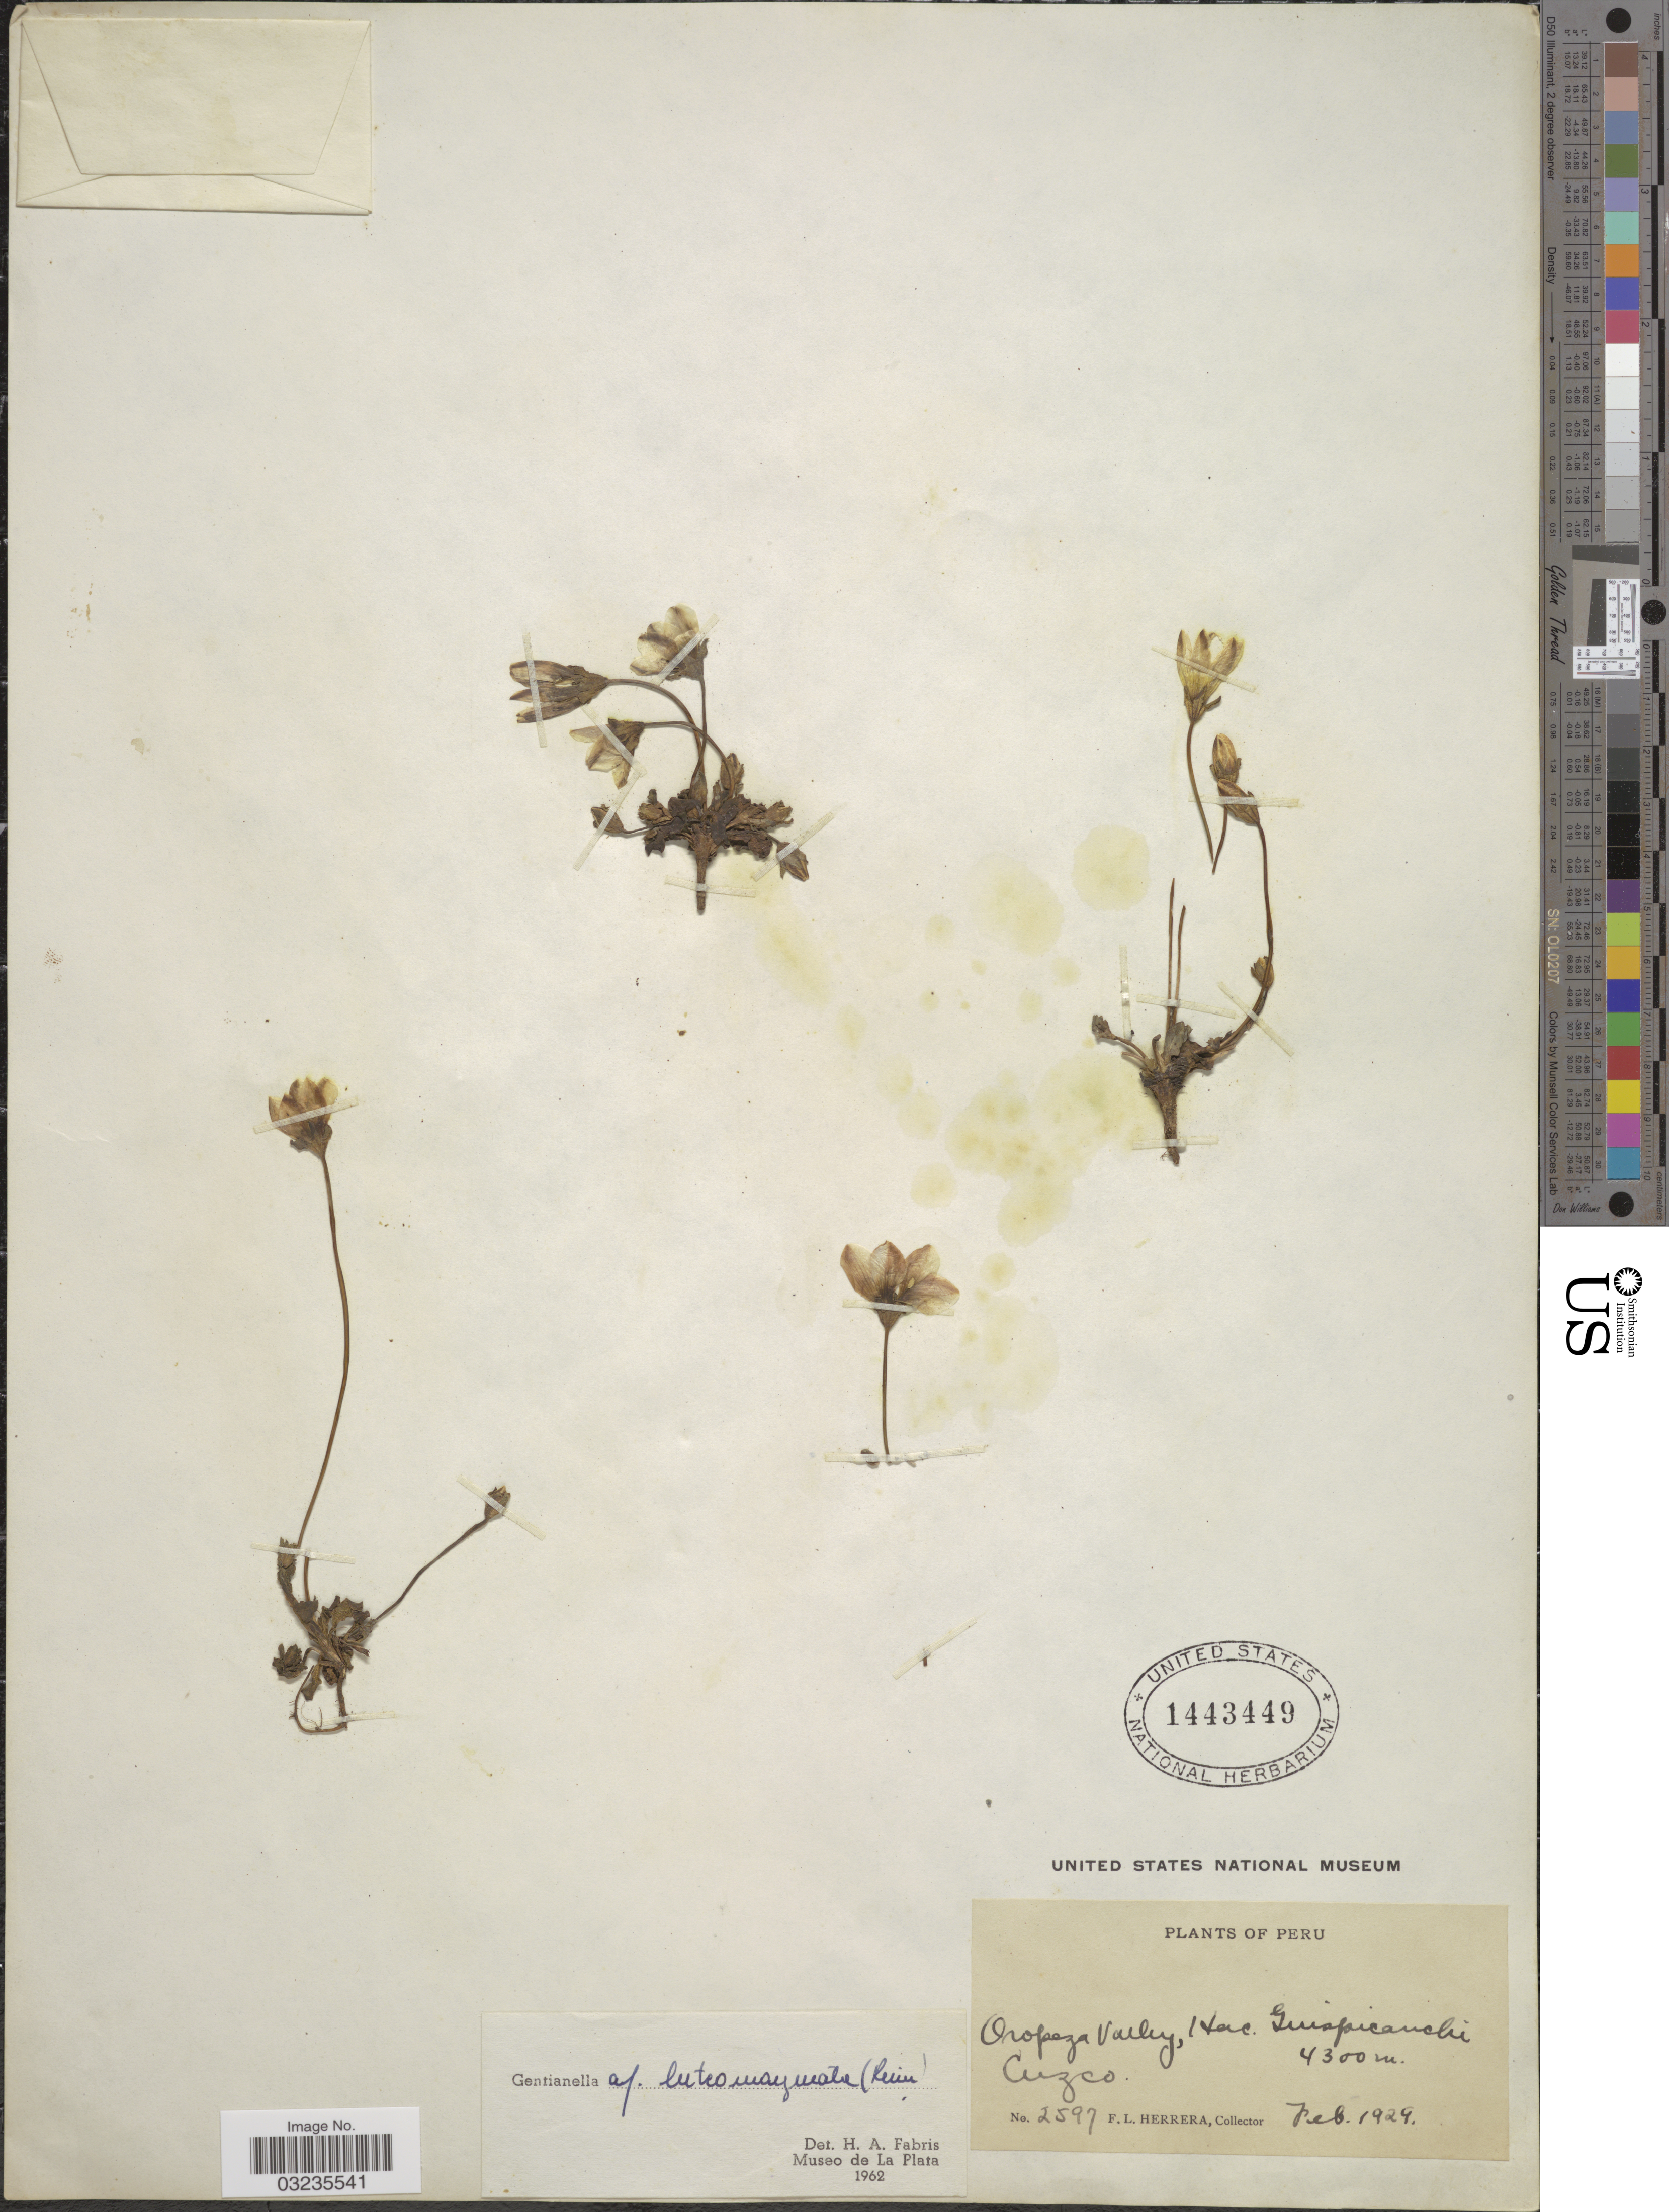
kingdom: Plantae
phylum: Tracheophyta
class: Magnoliopsida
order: Gentianales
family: Gentianaceae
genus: Gentiana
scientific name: Gentiana luteo-marginata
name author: Reimers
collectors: F. L. Herrera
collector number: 2597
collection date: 1929-02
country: Peru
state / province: Cusco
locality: Oropeza Valley, Hac. Guispicanchi. Cuzco.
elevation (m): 4300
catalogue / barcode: US 1443449